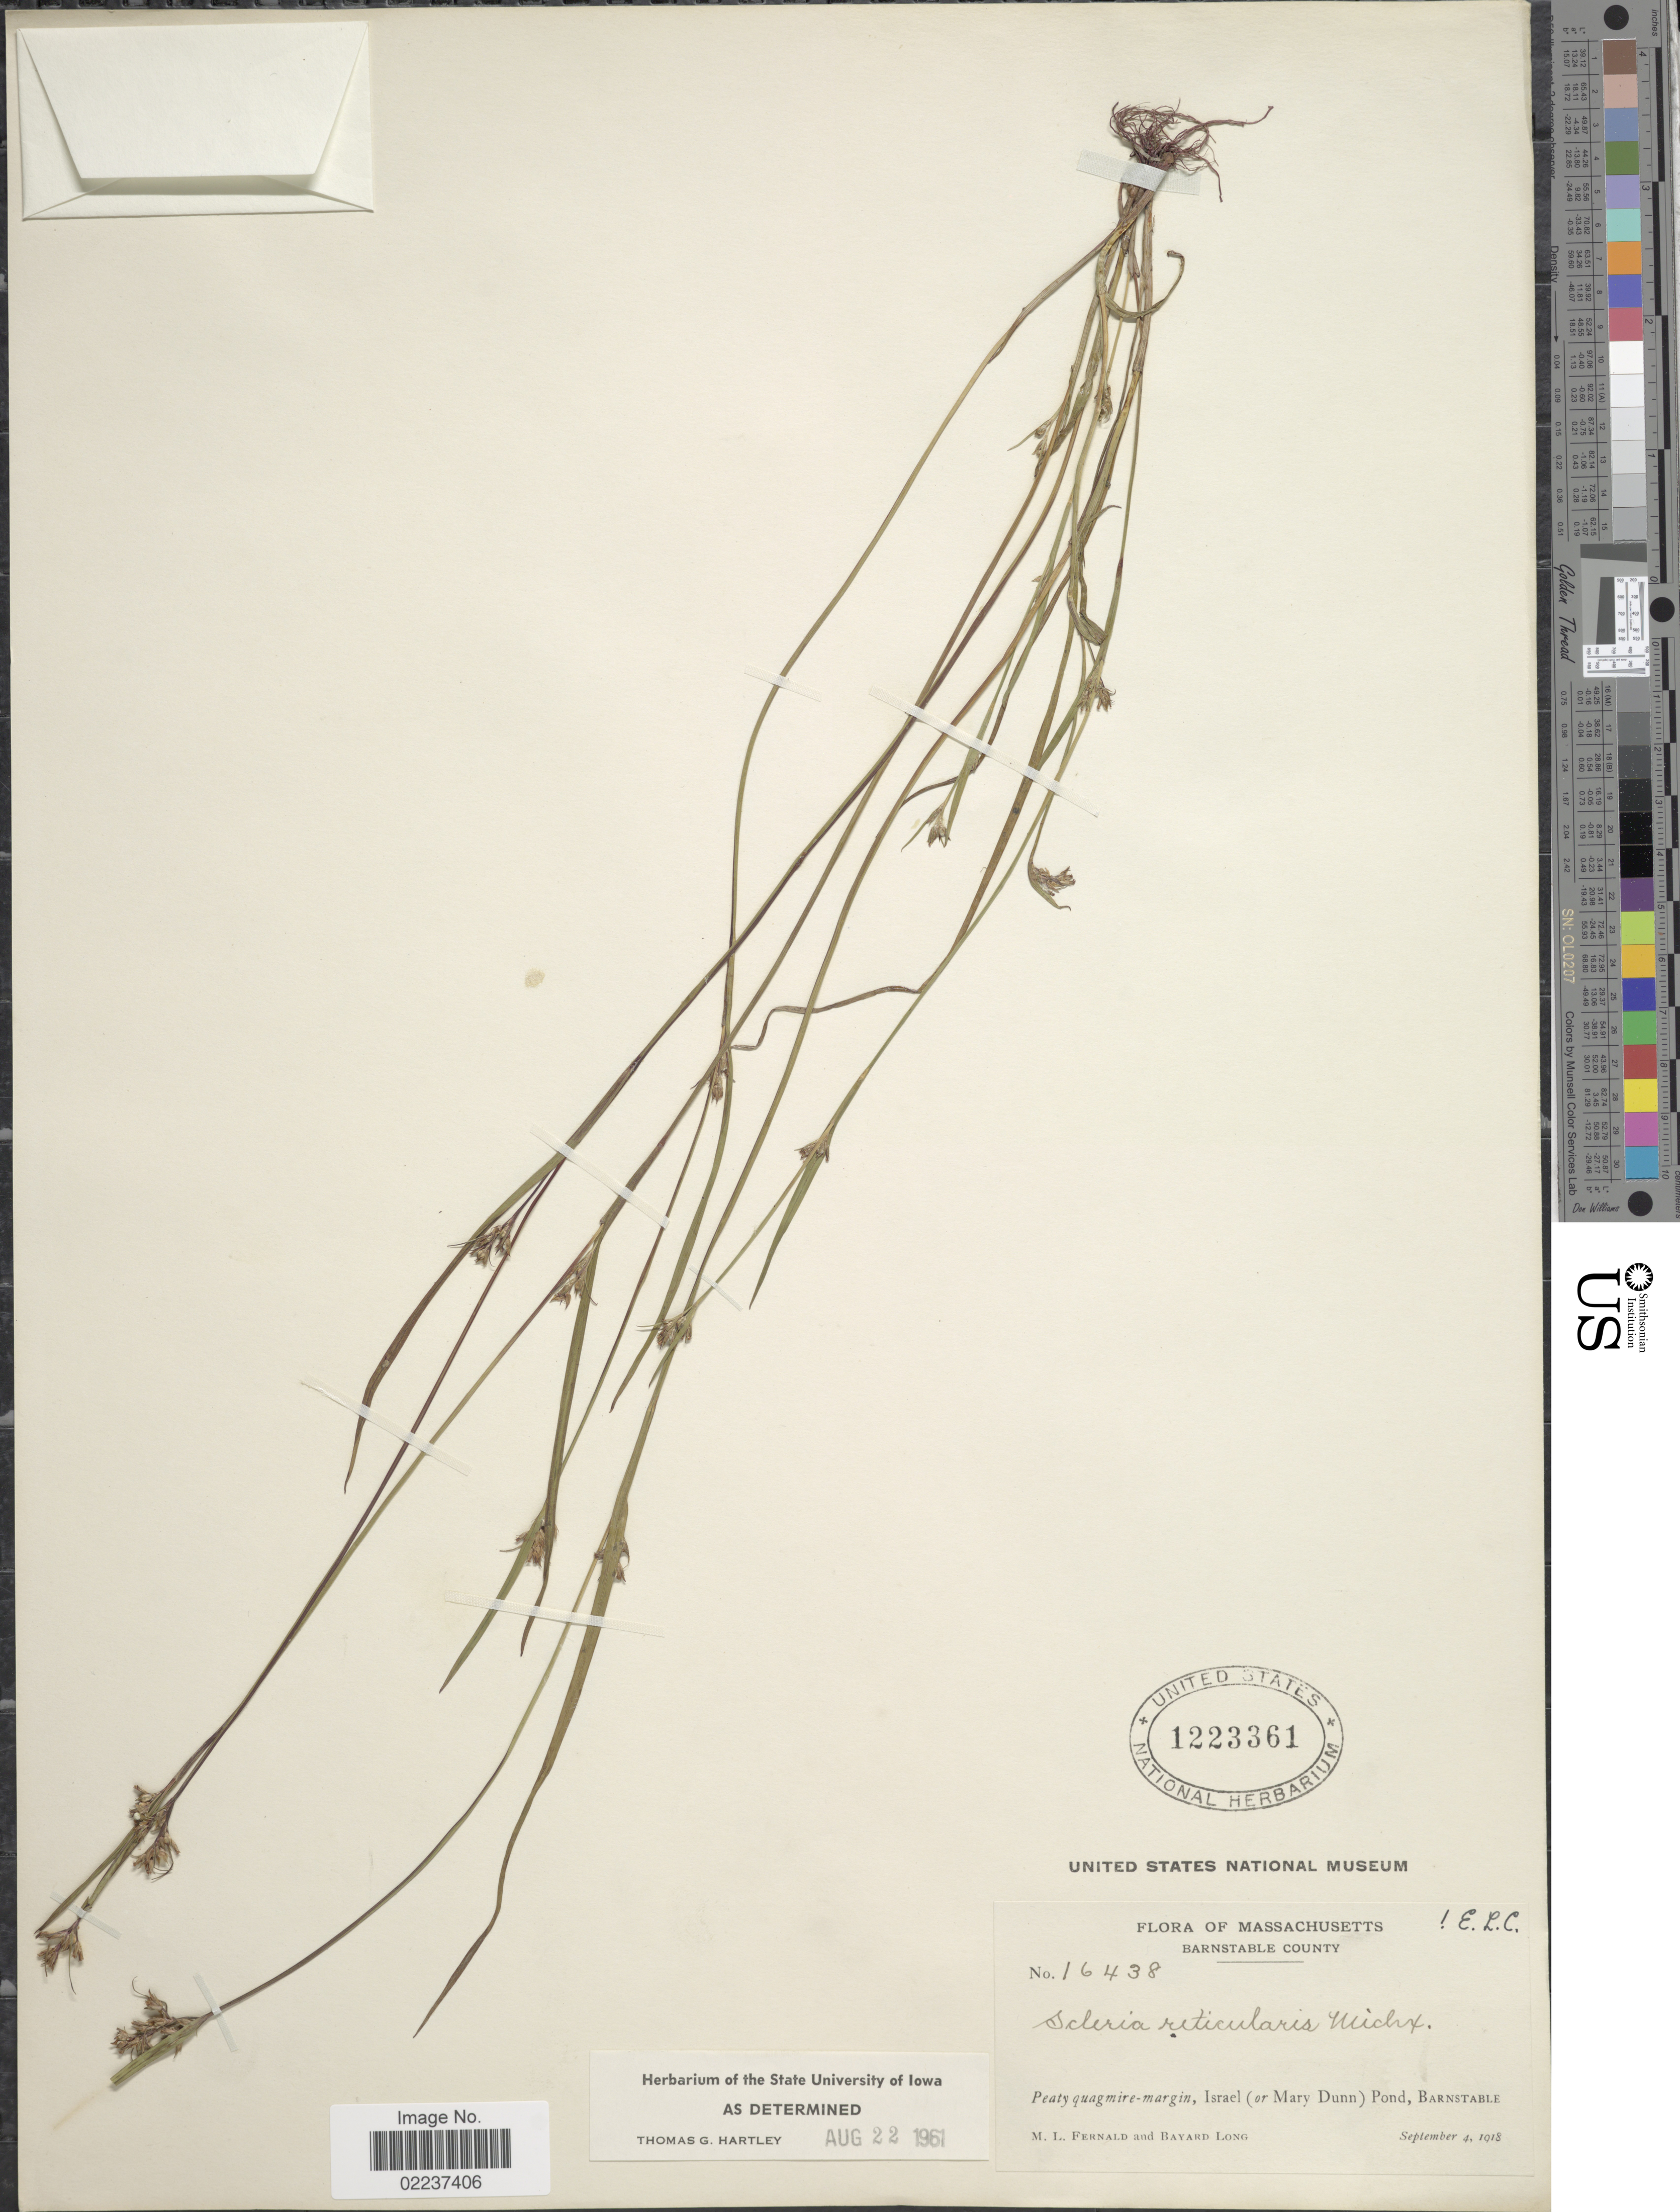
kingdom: Plantae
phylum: Tracheophyta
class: Liliopsida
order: Poales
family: Cyperaceae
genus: Scleria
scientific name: Scleria reticularis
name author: Michx.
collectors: M. L. Fernald & B. Long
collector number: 16438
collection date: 1918-09-04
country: United States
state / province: Massachusetts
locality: Barnstable County, Israel (or Mary Dunn) Pond, Barnstable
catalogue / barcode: US 1223361